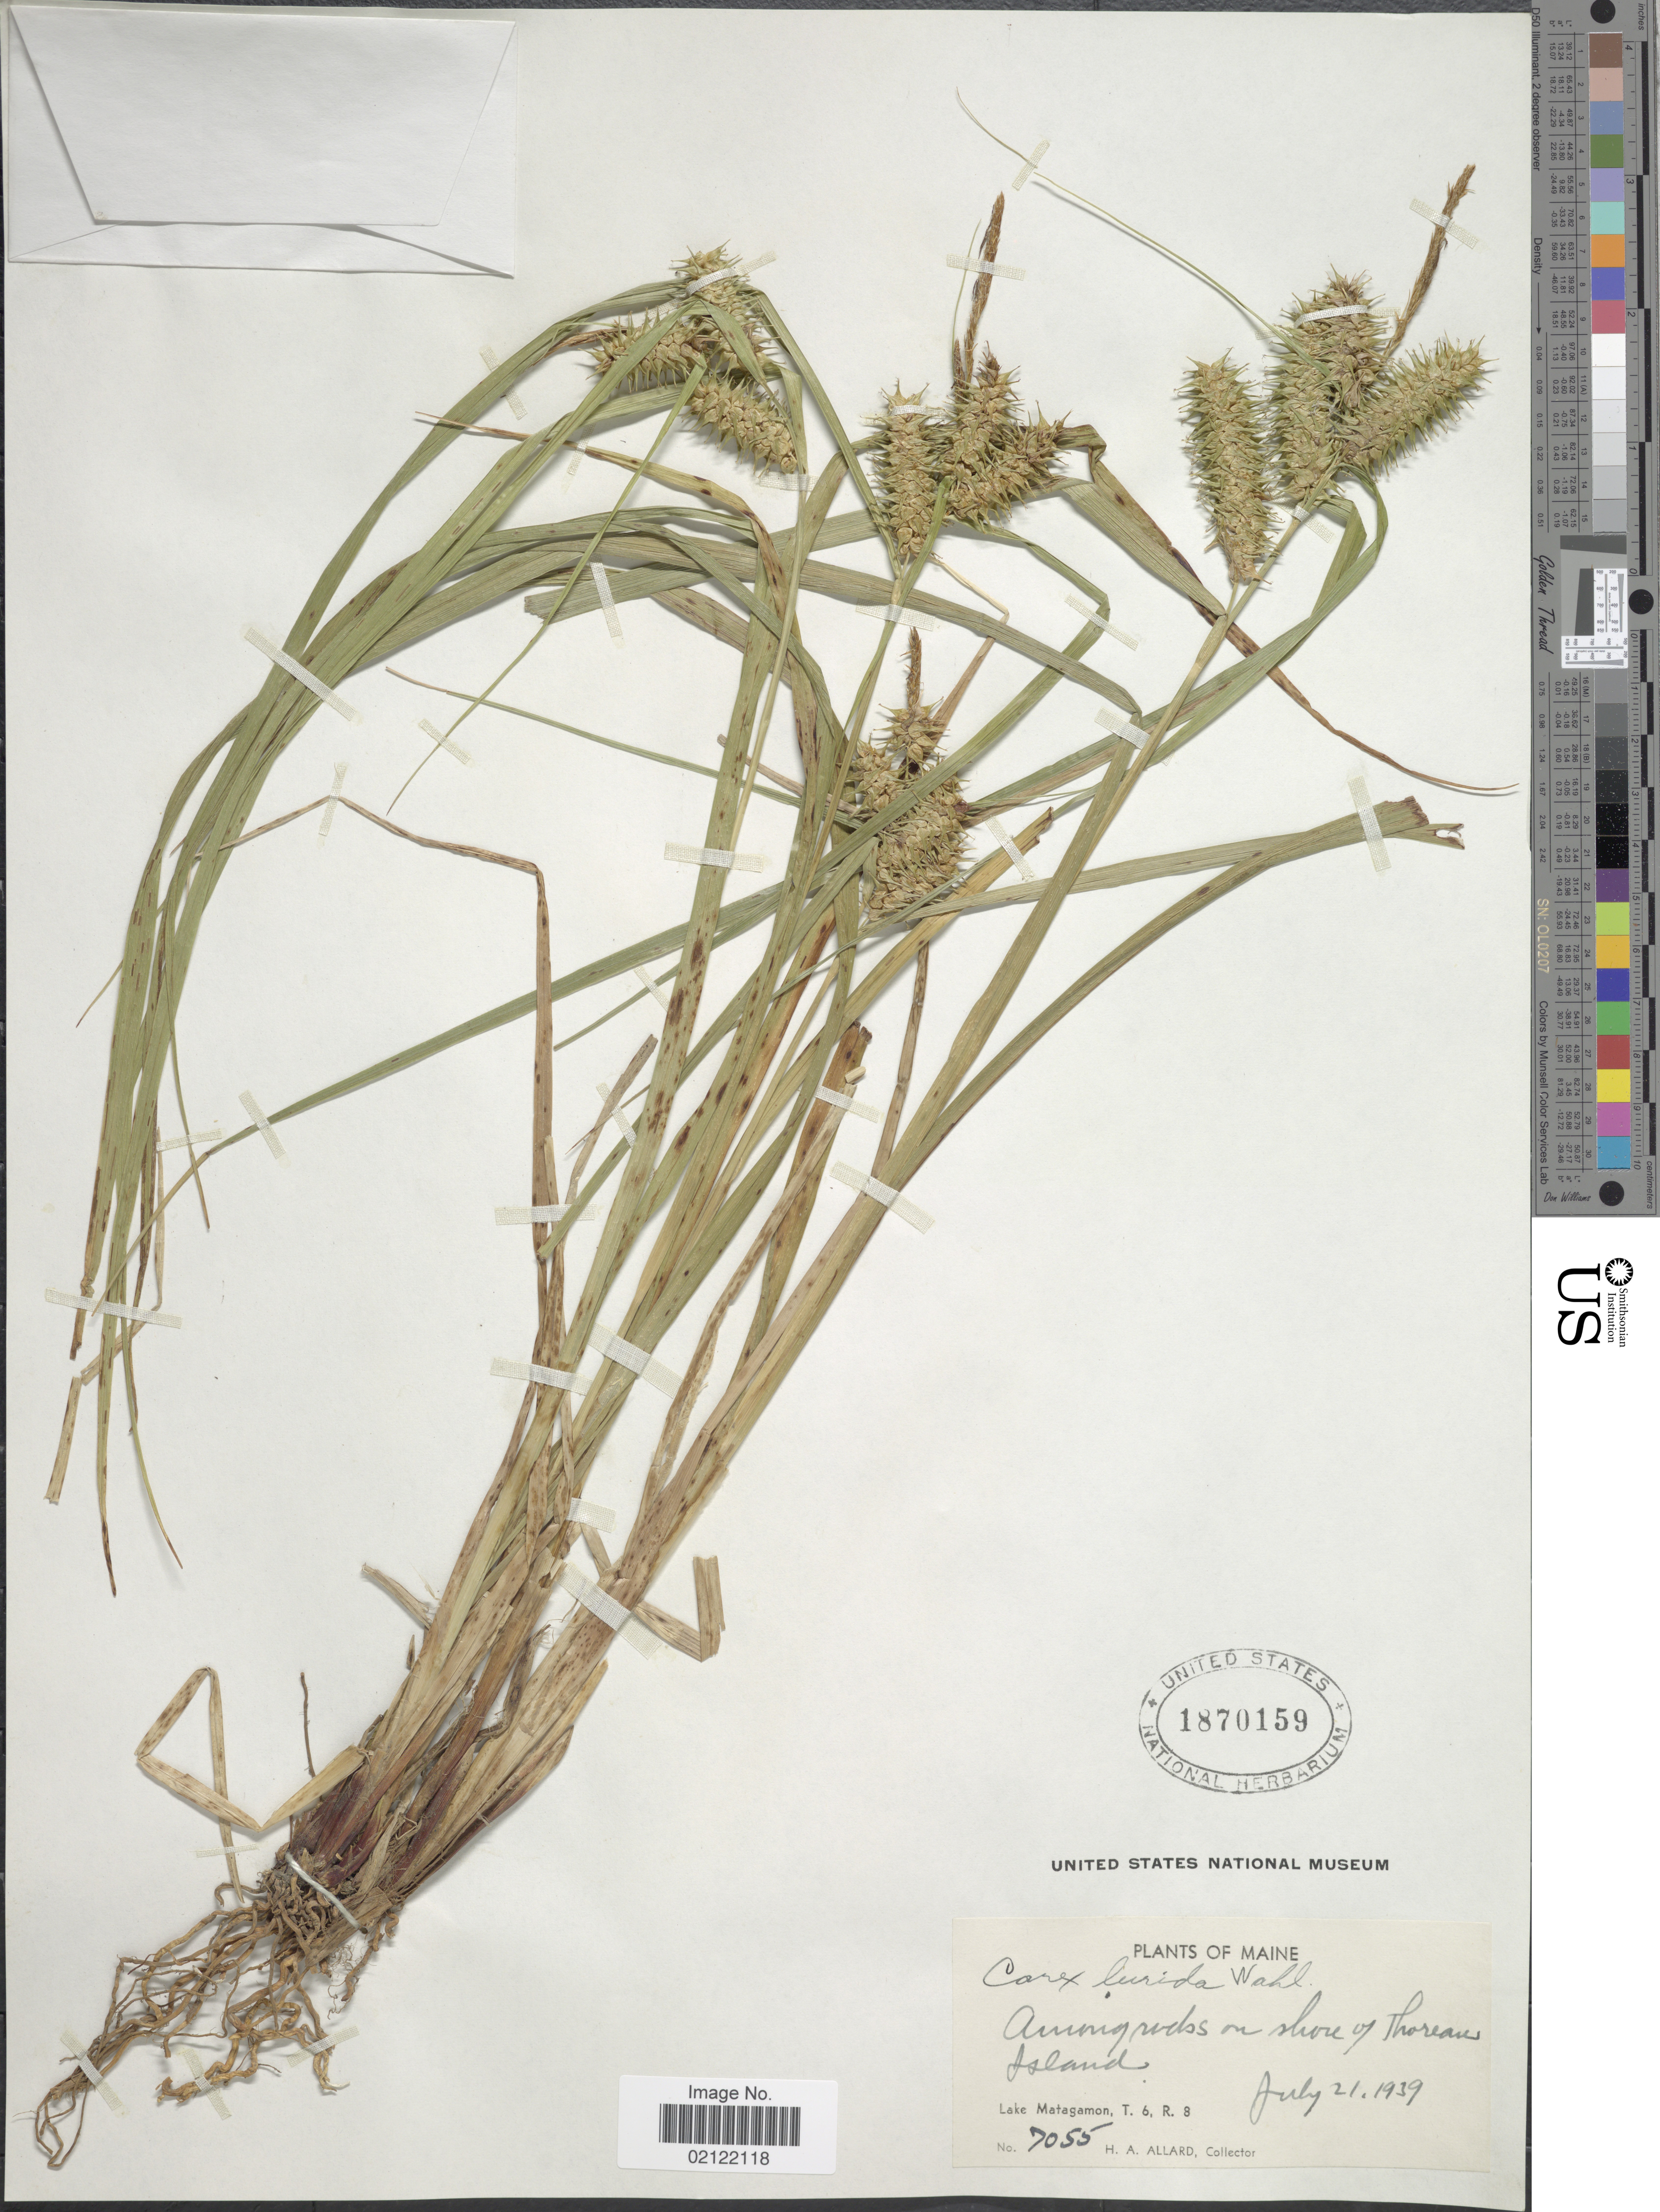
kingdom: Plantae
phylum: Tracheophyta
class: Liliopsida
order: Poales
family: Cyperaceae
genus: Carex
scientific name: Carex lurida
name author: Wahlenb.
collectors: H. A. Allard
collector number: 7055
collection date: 1939-07-21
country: United States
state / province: Maine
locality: Among rocks on shore of Thoreau Island. Lake Matagamon, T. 6, R. 8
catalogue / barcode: US 1870159